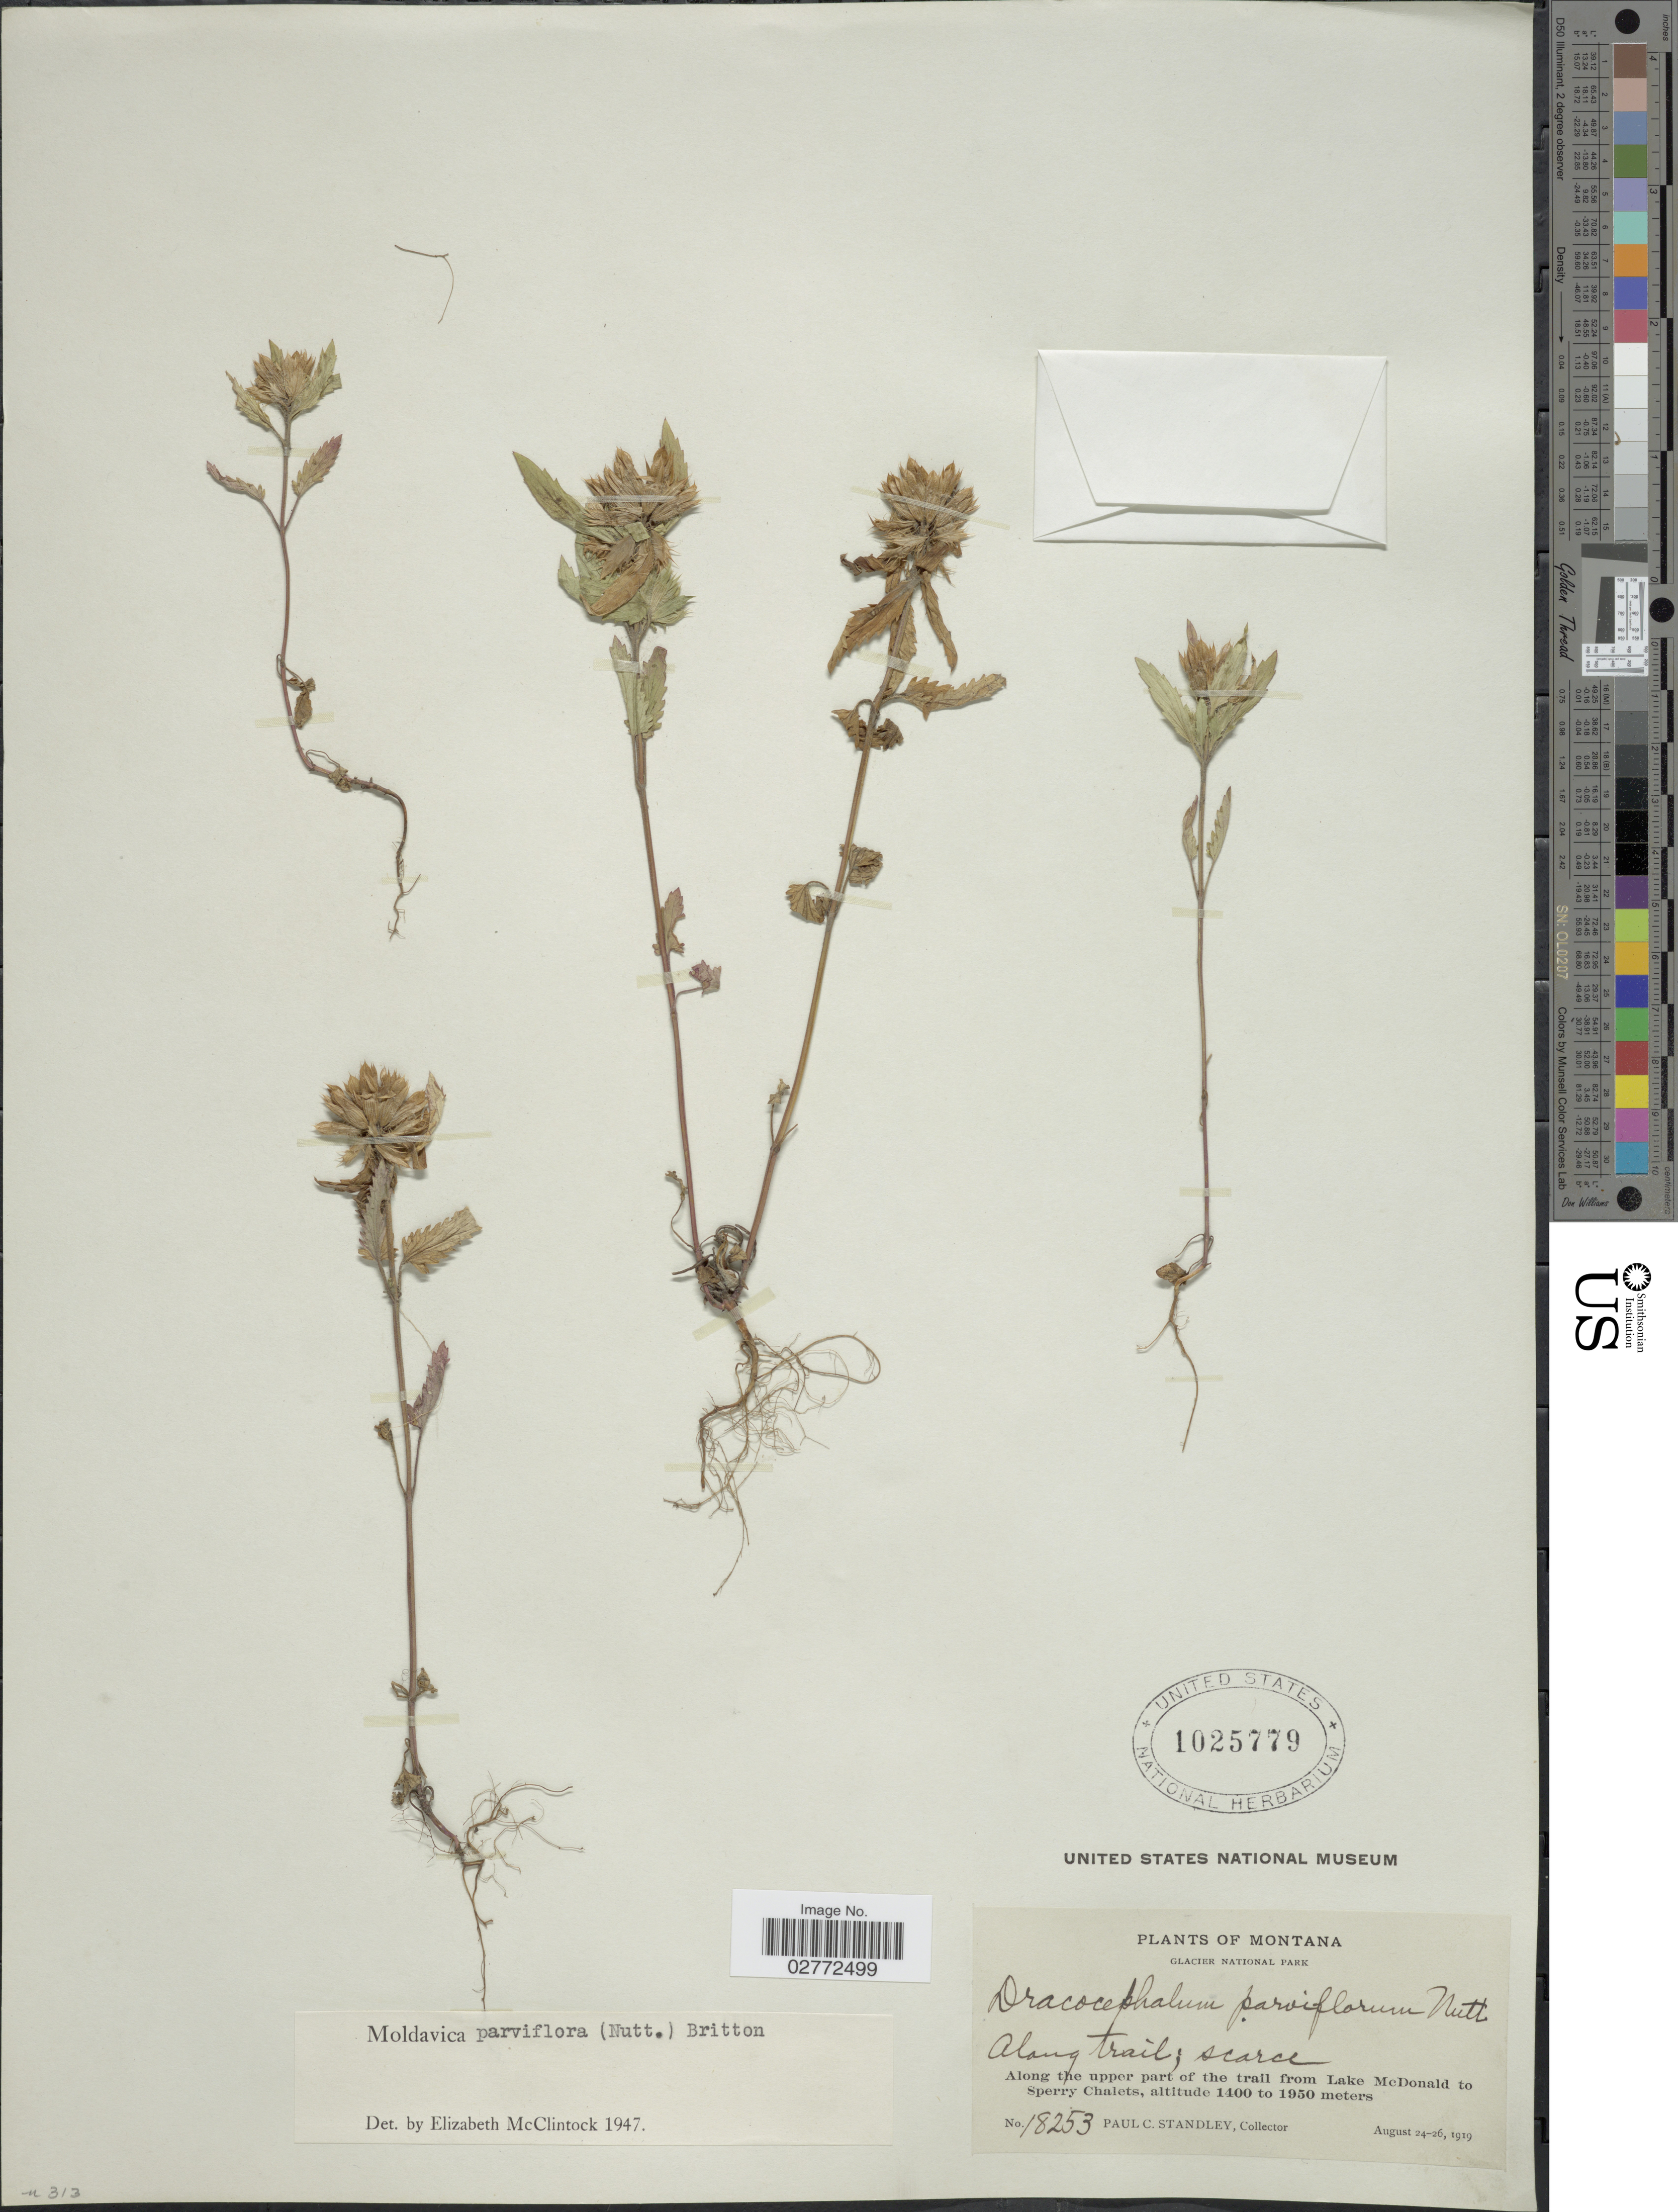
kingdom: Plantae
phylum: Tracheophyta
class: Magnoliopsida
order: Lamiales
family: Lamiaceae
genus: Dracocephalum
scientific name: Dracocephalum parviflorum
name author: Nutt.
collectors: P. C. Standley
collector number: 18253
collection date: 1919-08-24/1919-08-26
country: United States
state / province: Montana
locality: Glacier National Park. Along the upper part of the trail from Lake McDonald to Sperry Chalets.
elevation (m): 1400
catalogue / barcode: US 1025779